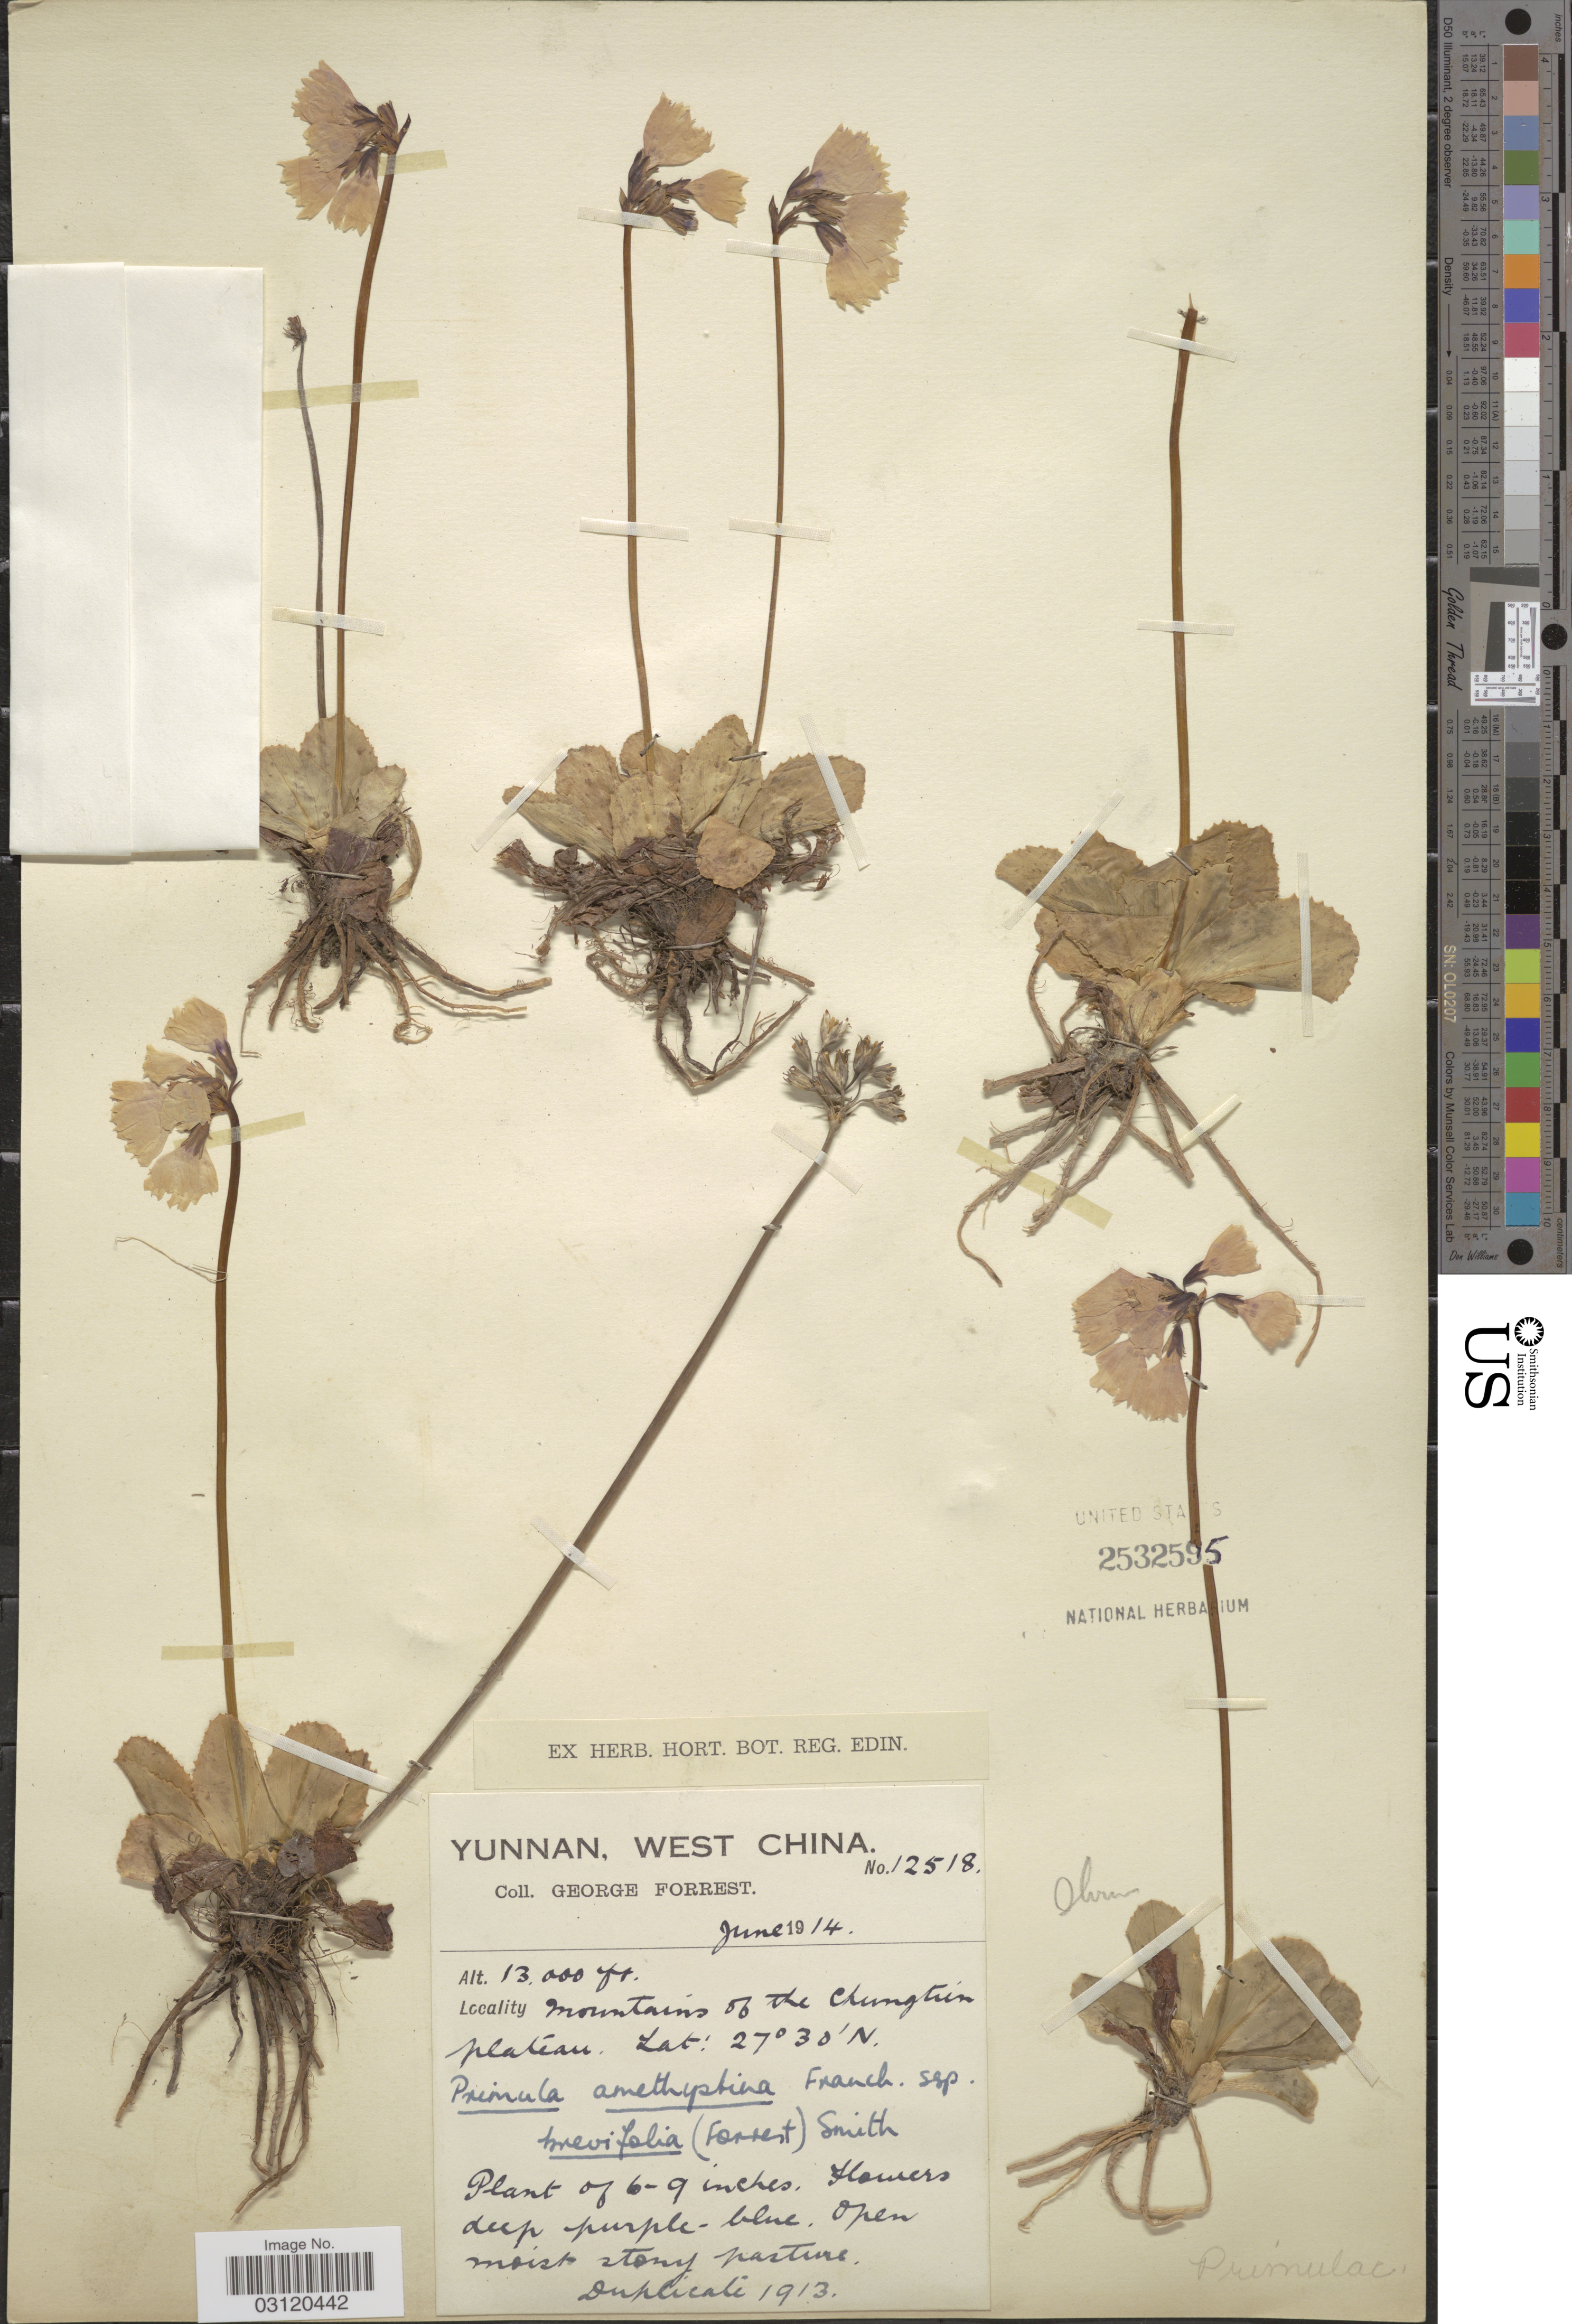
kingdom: Plantae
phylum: Tracheophyta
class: Magnoliopsida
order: Ericales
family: Primulaceae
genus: Primula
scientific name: Primula amethystina subsp. brevifolia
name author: (Forrest) W.W. Sm. & Forrest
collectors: G. Forrest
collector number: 12518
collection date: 1914-06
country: China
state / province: Yunnan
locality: West China. Mountains of the Chungtien plateau.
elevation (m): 3962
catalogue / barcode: US 2532595